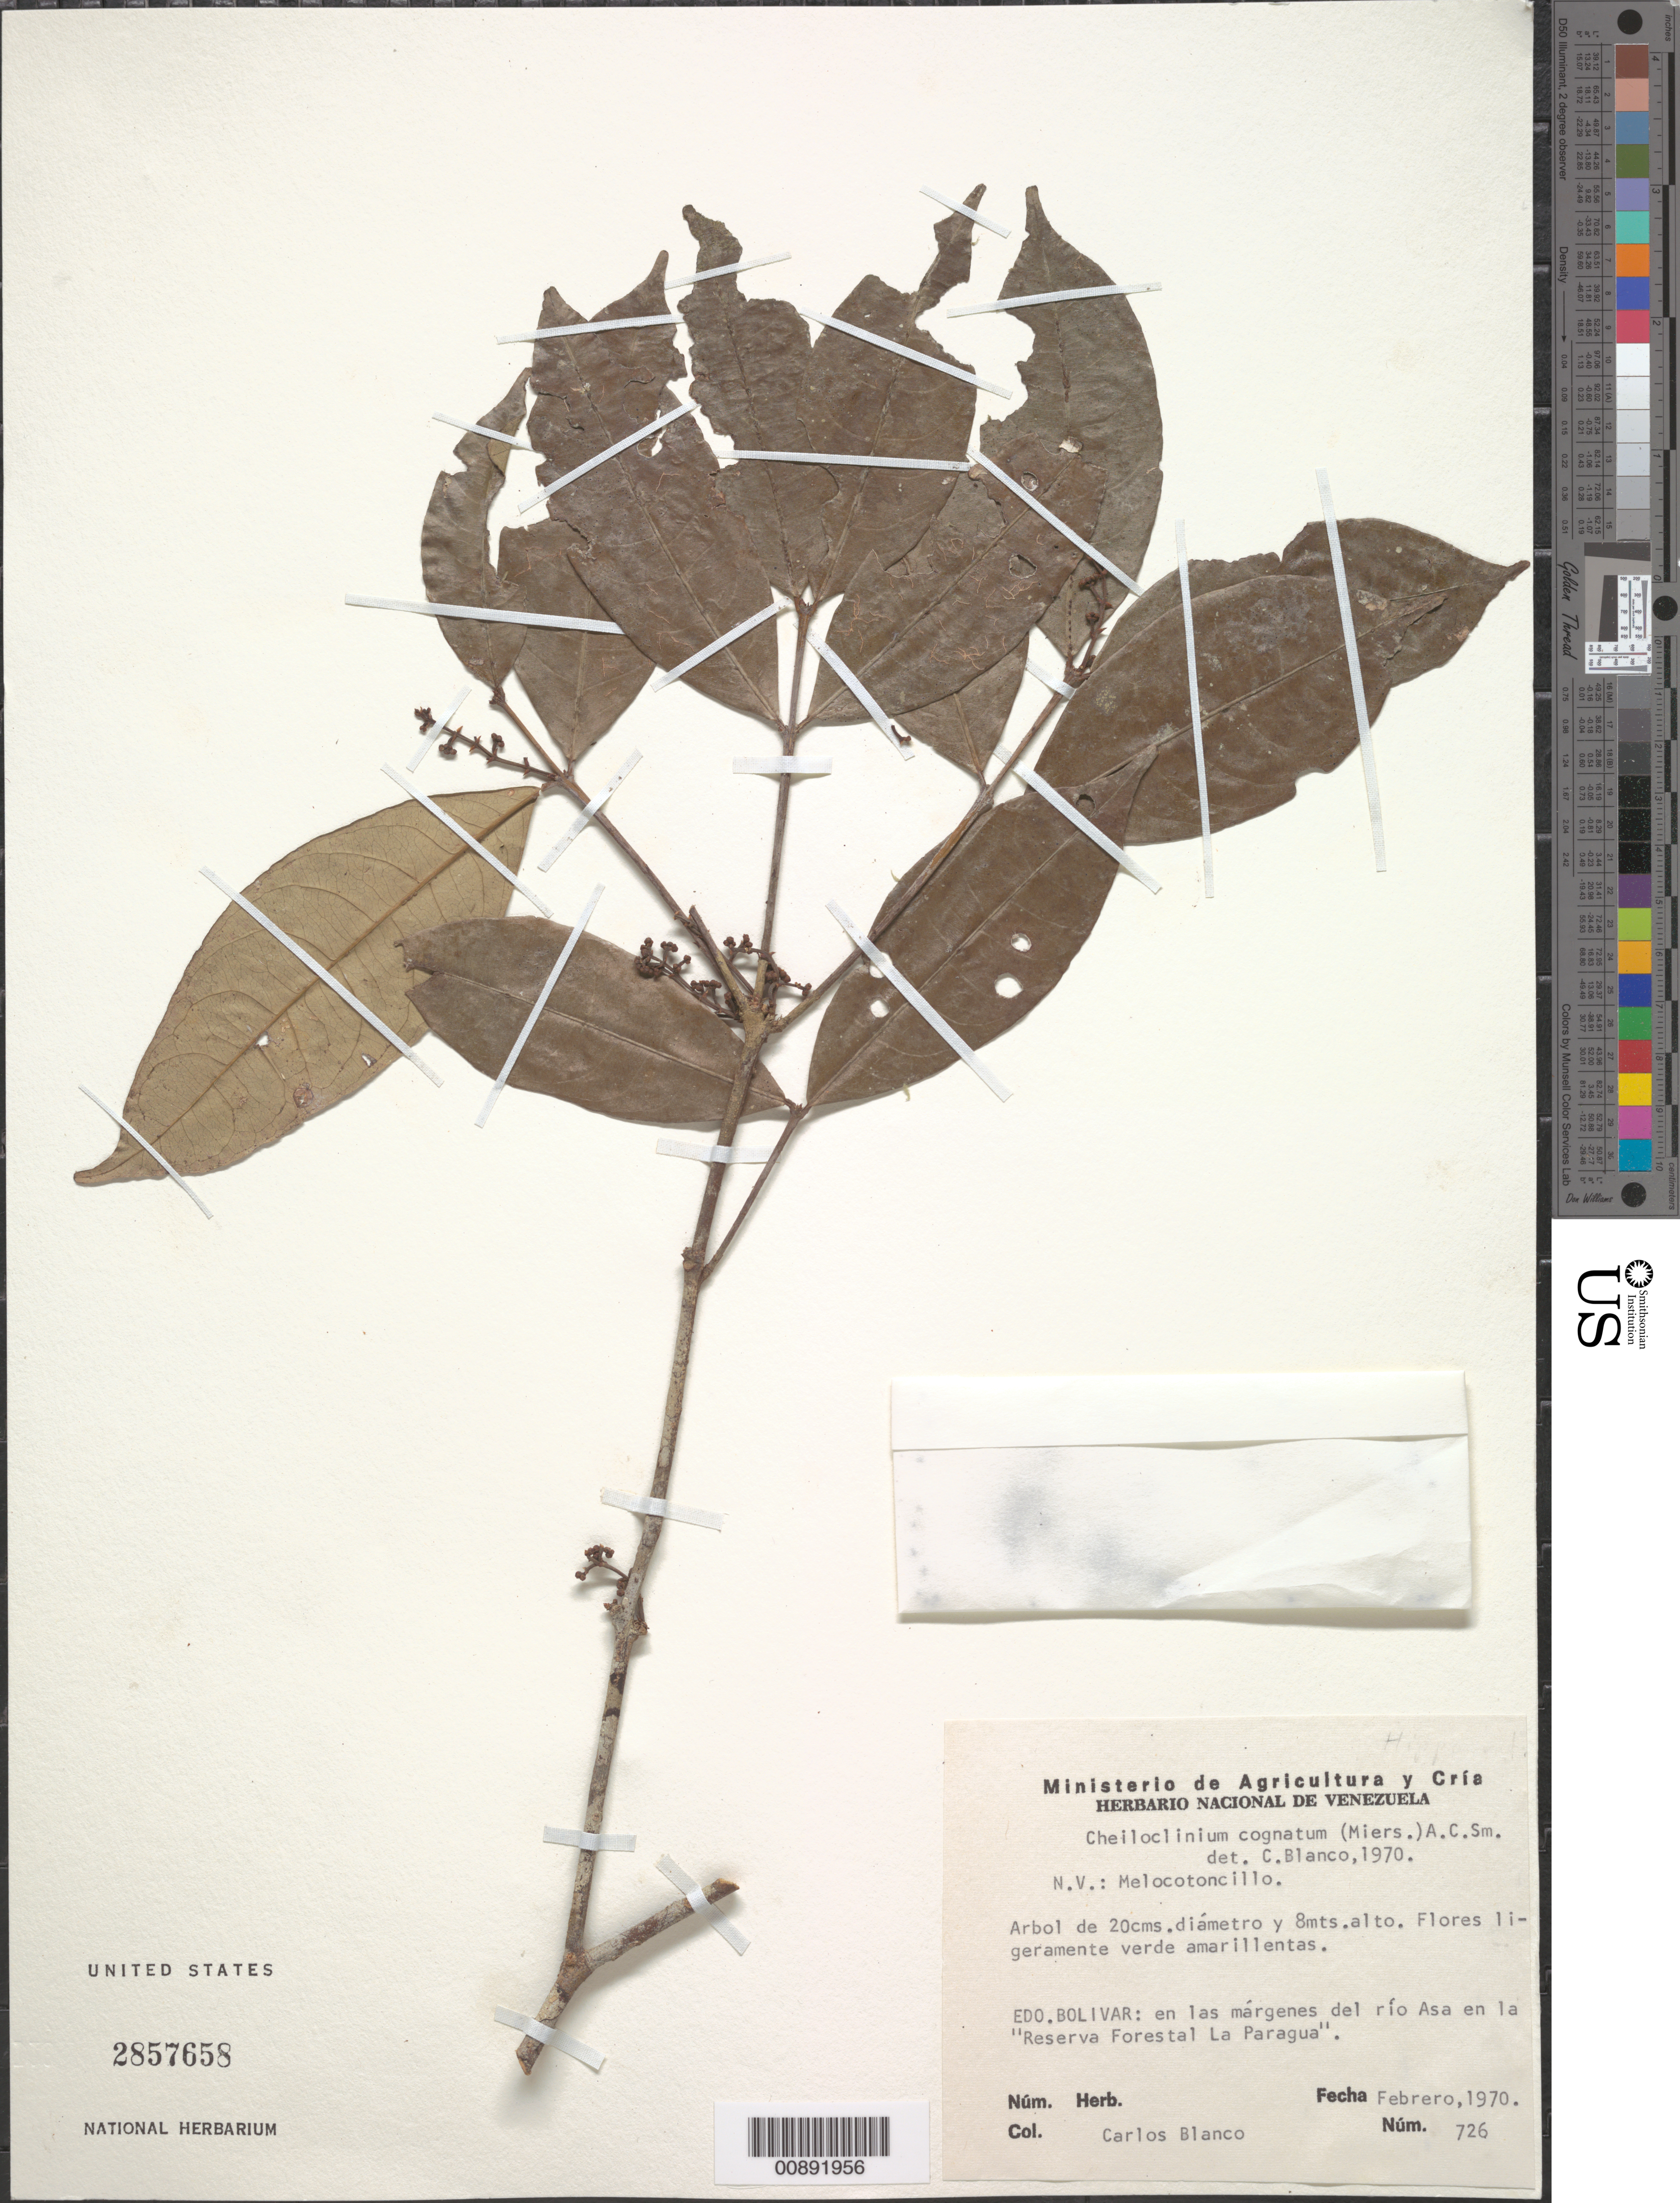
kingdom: Plantae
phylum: Tracheophyta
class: Magnoliopsida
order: Celastrales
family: Celastraceae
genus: Cheiloclinium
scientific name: Cheiloclinium cognatum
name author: (Miers) A.C. Sm.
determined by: Blanco, C. A.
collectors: C. A. Blanco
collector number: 726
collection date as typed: Feb-70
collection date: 1970-02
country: Venezuela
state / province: Bolívar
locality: Reserva Forestal "La Paragua"; Río Asa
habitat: Riverbank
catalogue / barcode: US 2857658